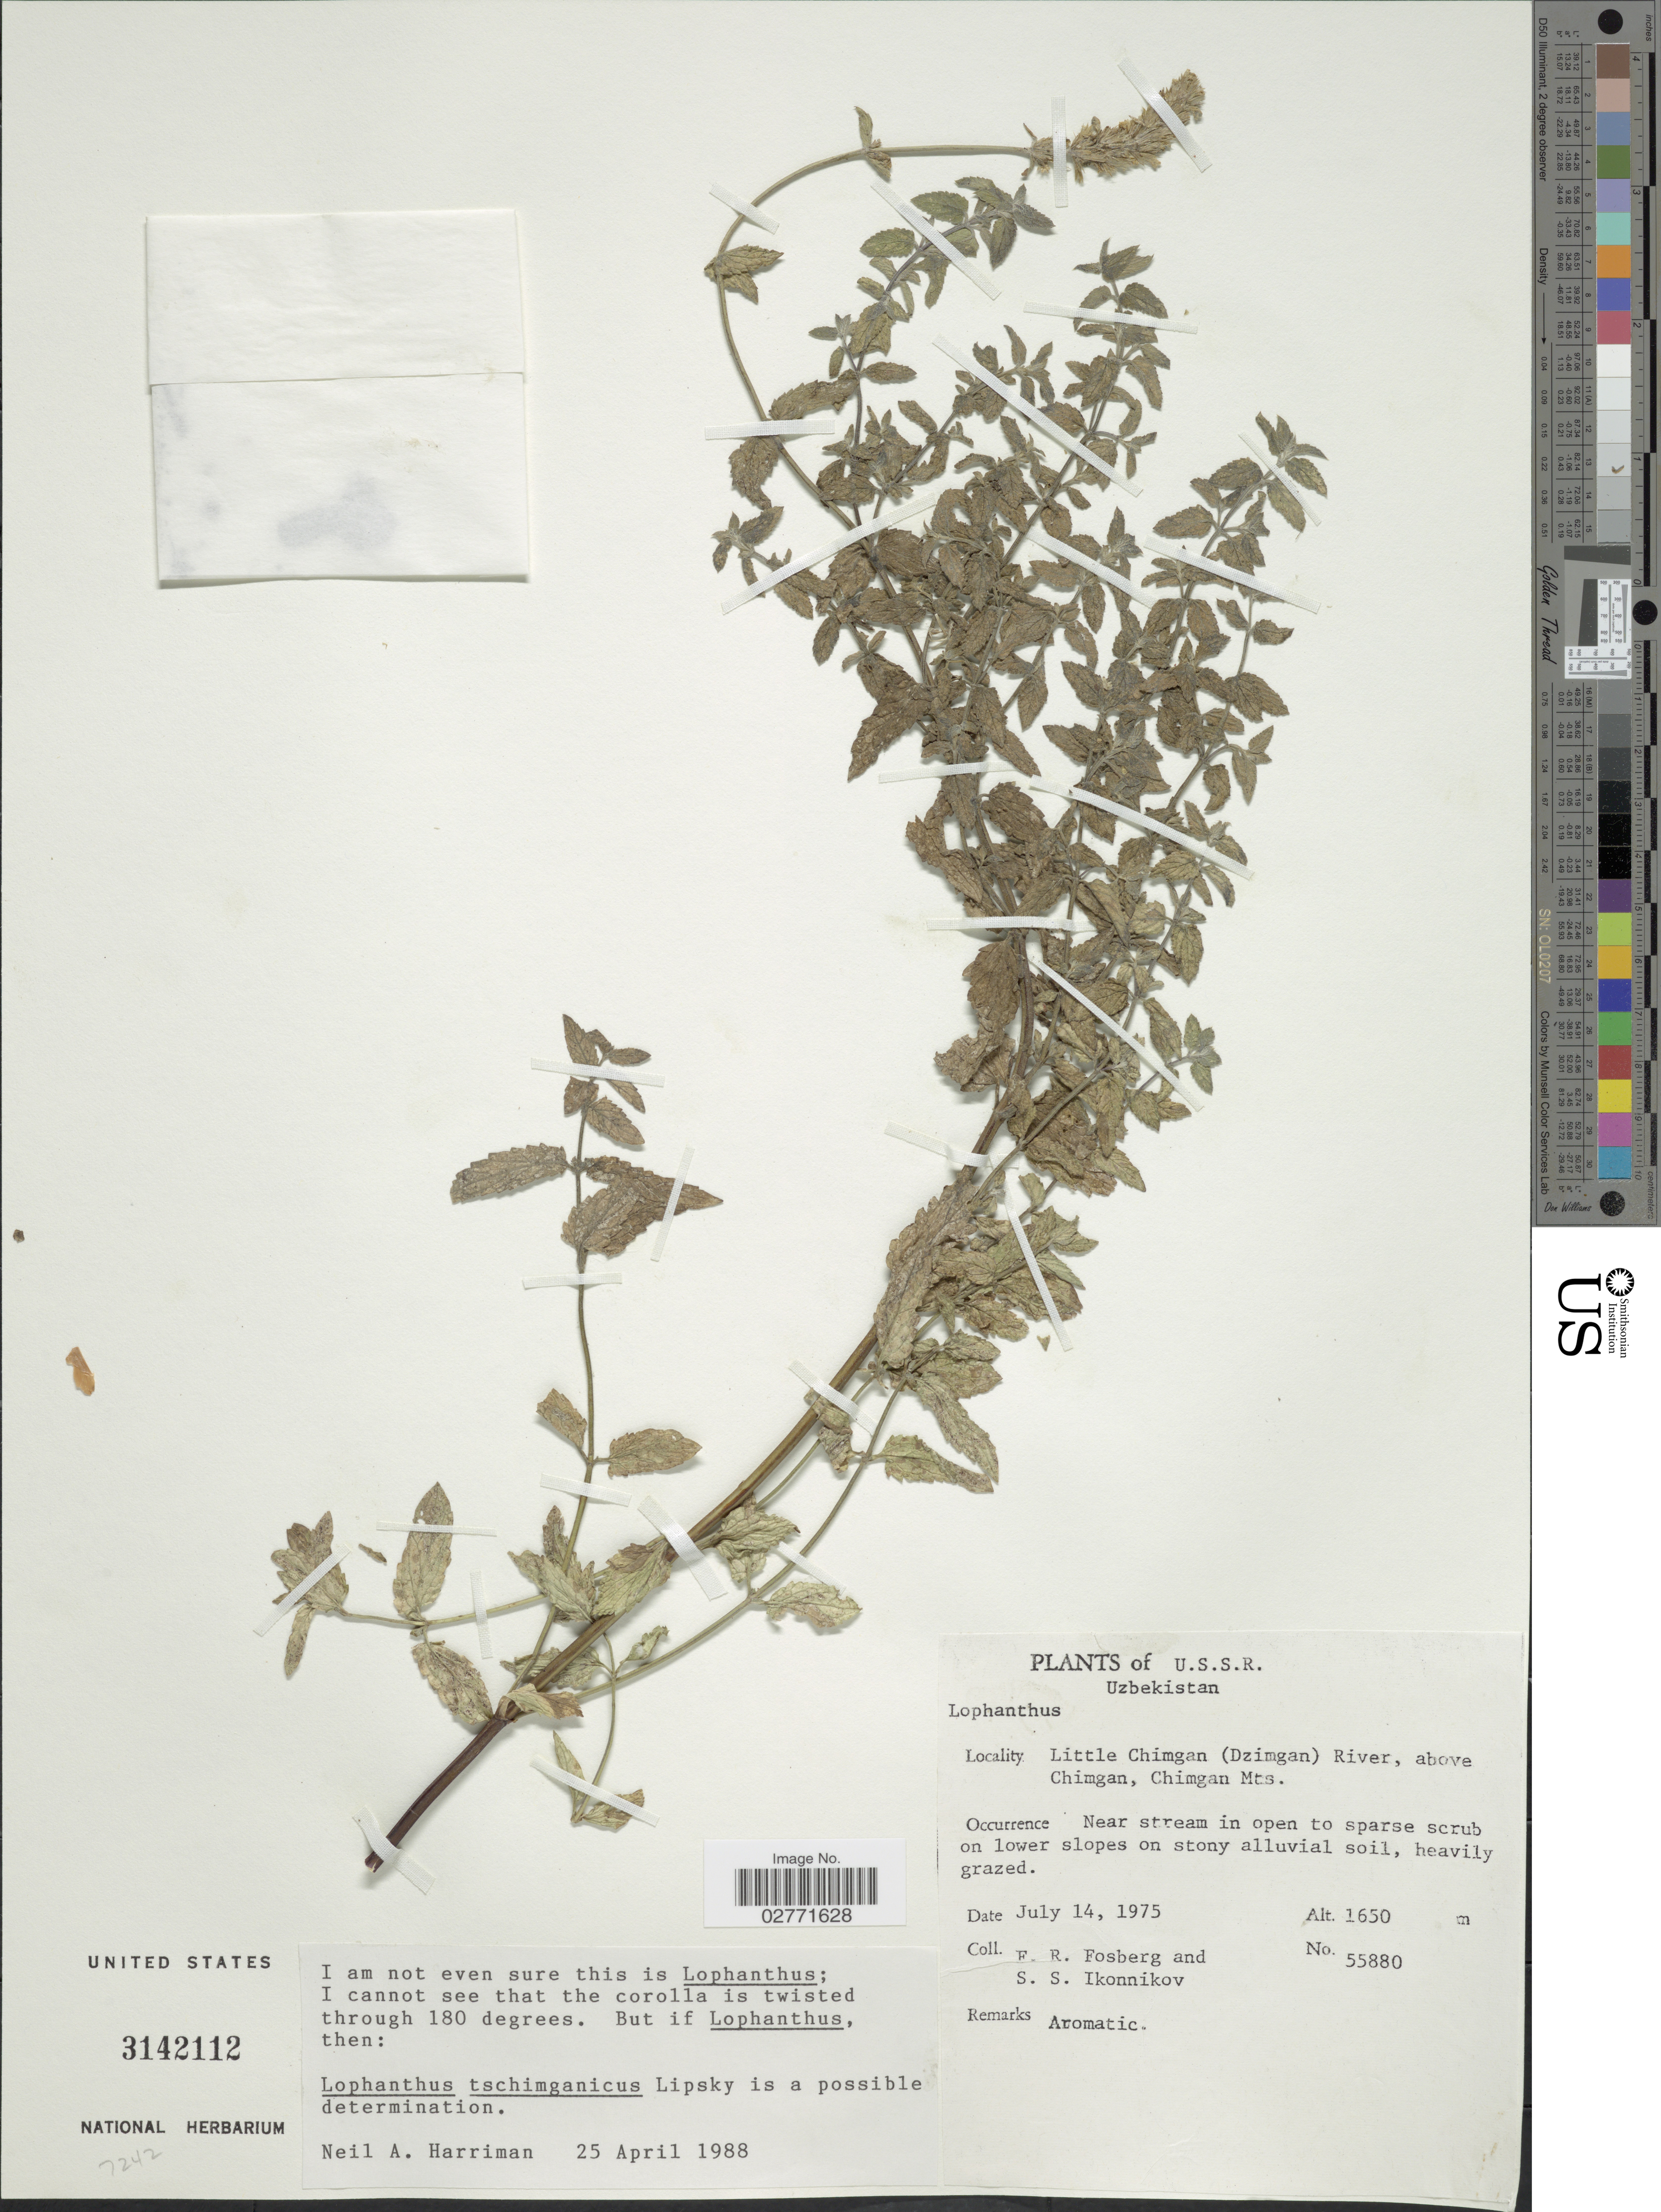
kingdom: Plantae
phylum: Tracheophyta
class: Magnoliopsida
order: Lamiales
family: Lamiaceae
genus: Lophanthus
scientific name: Lophanthus tschimganicus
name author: Lipsky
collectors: F. R. Fosberg & S. Ikonnikov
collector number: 55880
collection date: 1975-07-14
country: Uzbekistan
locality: U.S.S.R., Uzbekistan, Little Chimgan (Dzimgan) River, above Chimgan, Chimgan Mts.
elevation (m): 1650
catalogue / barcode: US 3142112